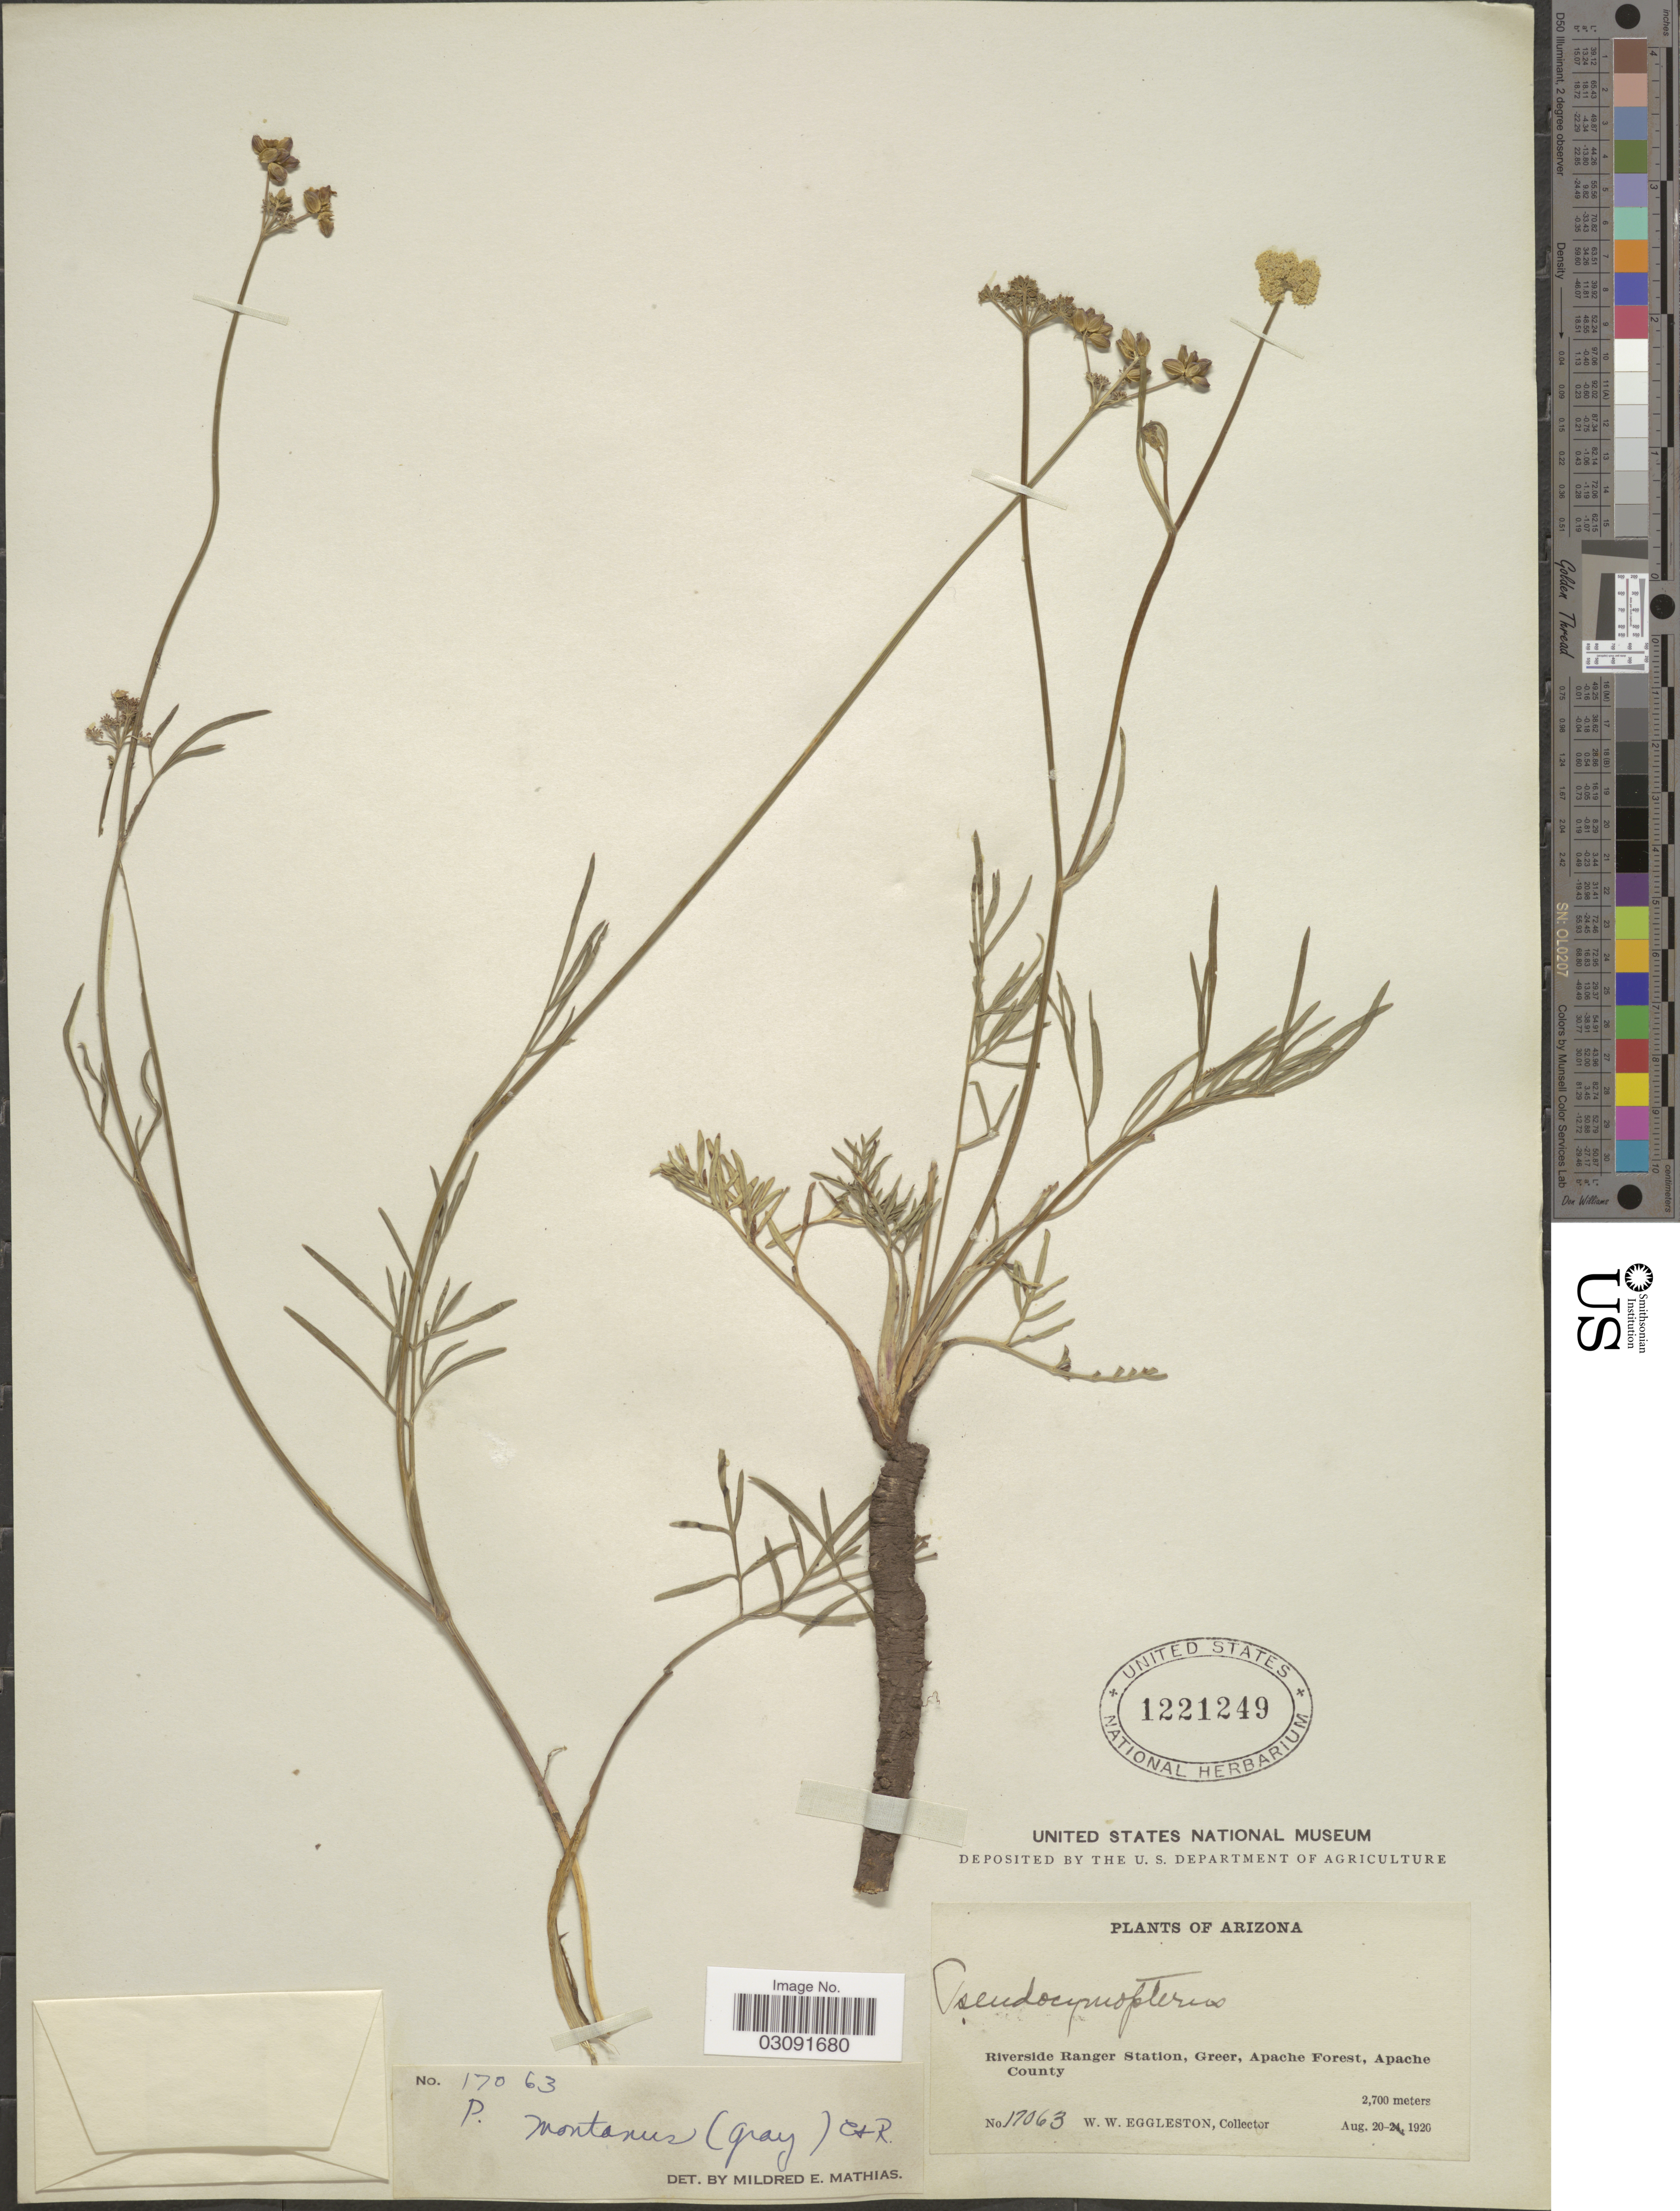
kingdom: Plantae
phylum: Tracheophyta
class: Magnoliopsida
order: Apiales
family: Apiaceae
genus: Pseudocymopterus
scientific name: Pseudocymopterus montanus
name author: (A. Gray) J.M. Coult. & Rose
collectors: W. W. Eggleston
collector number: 17063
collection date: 1920-08-20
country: United States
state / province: Arizona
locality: Riverside Ranger Station, Greer, Apache Forest, Apache County.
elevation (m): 2700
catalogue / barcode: US 1221249